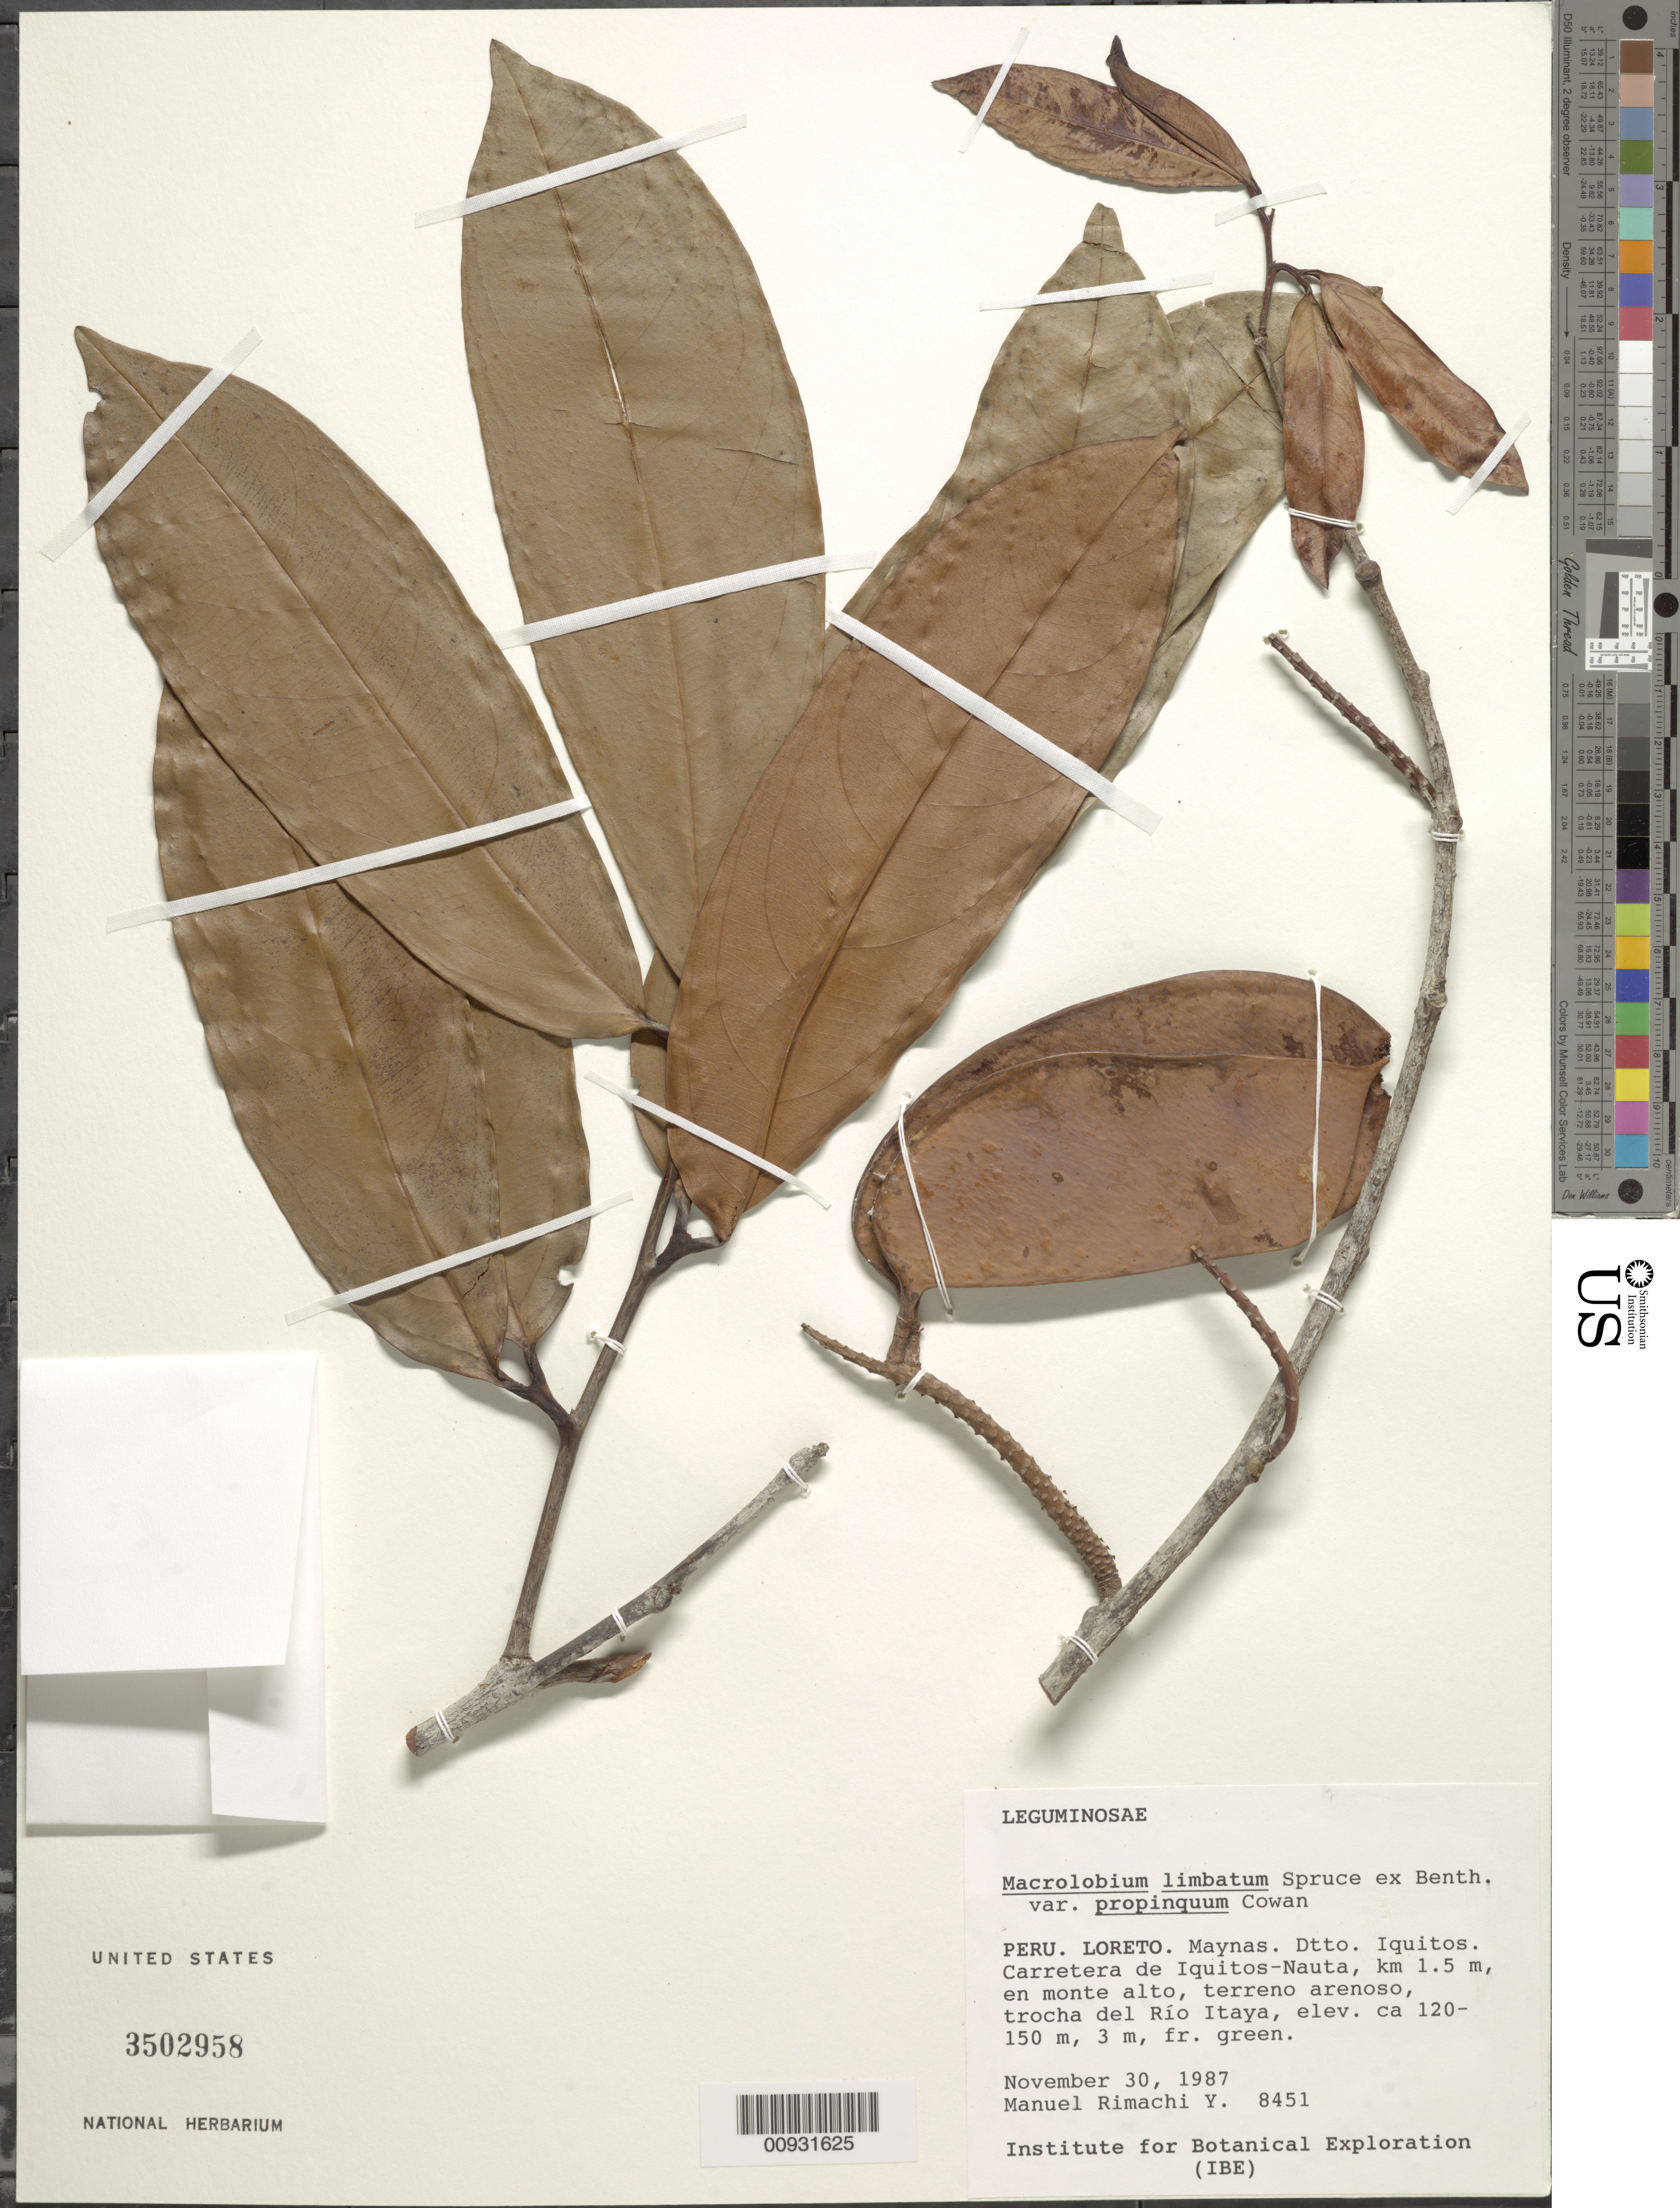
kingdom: Plantae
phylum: Tracheophyta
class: Magnoliopsida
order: Fabales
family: Fabaceae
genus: Macrolobium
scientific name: Macrolobium limbatum var. propinquum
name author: R.S. Cowan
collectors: M. Rimachi Y.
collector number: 8451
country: Peru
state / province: Loreto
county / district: Maynas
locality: Iquitos, Carretera de i quitos-Nauta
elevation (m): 120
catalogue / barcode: US 3502958